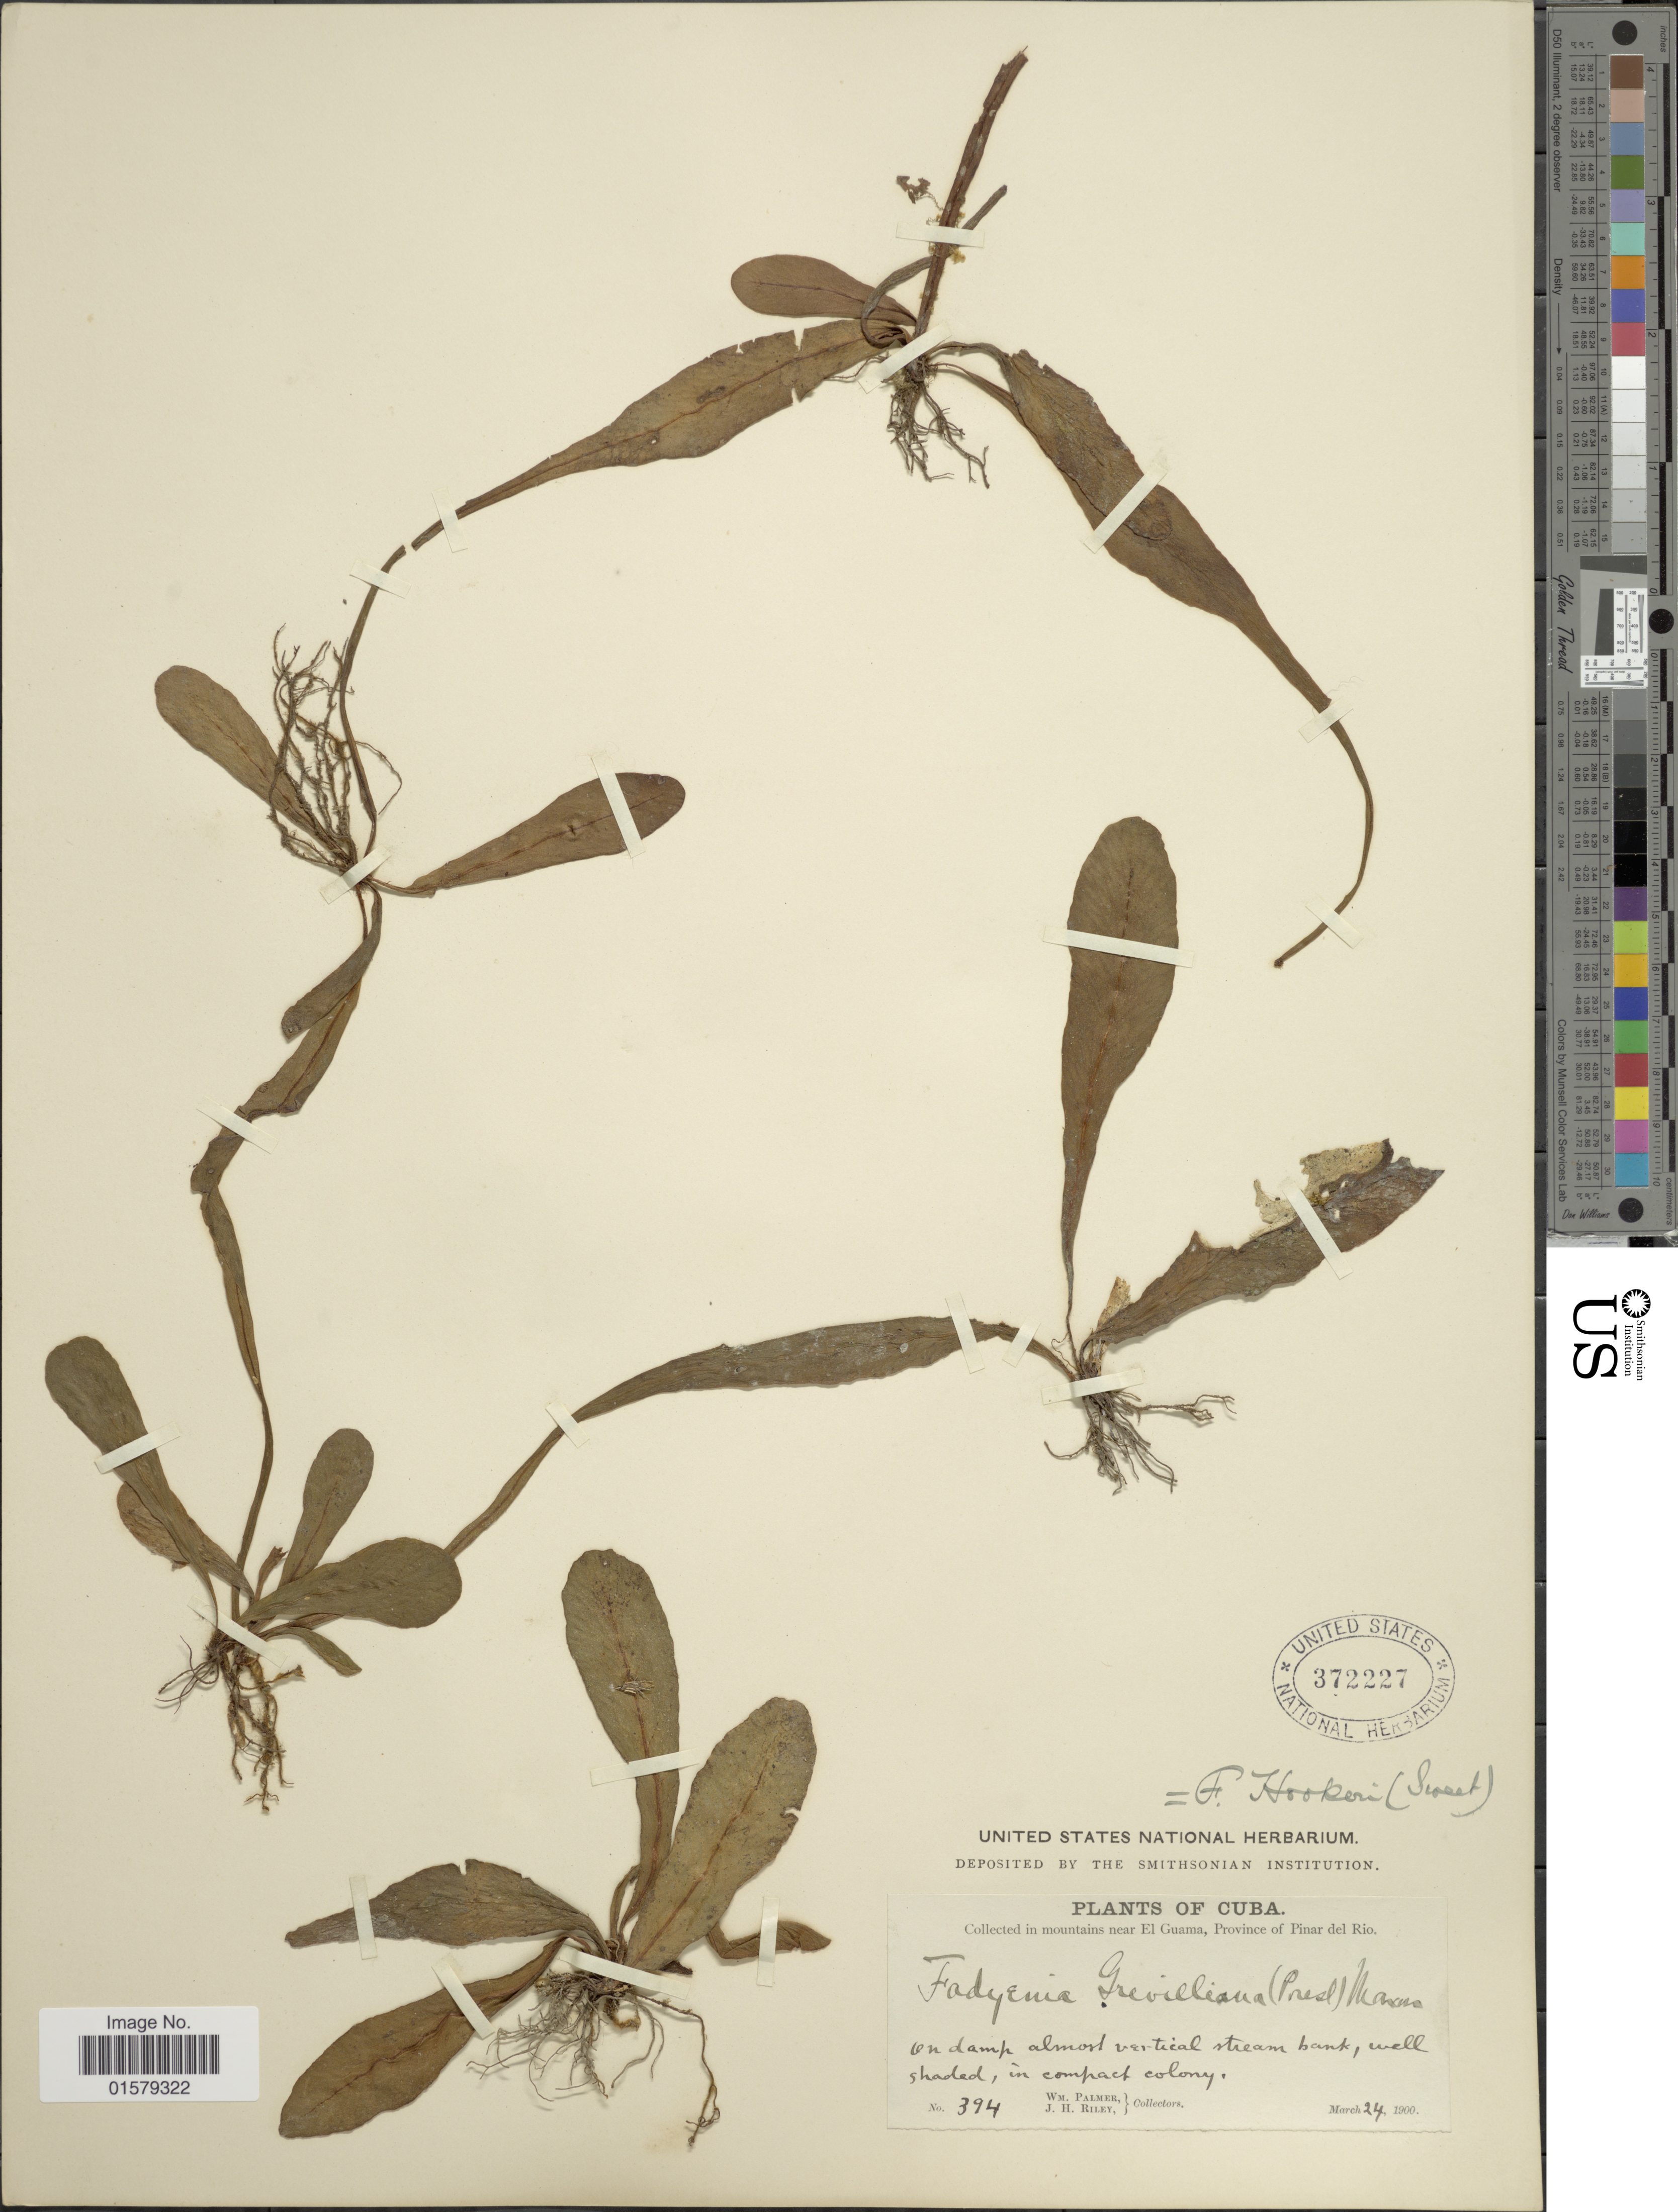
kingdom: Plantae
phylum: Tracheophyta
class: Polypodiopsida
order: Polypodiales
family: Tectariaceae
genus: Tectaria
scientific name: Tectaria hookeri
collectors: W. Palmer & J. H. Riley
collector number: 394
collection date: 1900-03-24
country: Cuba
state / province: Pinar del Río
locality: In mountains near El Guama, on damp vertical stream bank, well shaded, in compact colony.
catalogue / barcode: US 372227